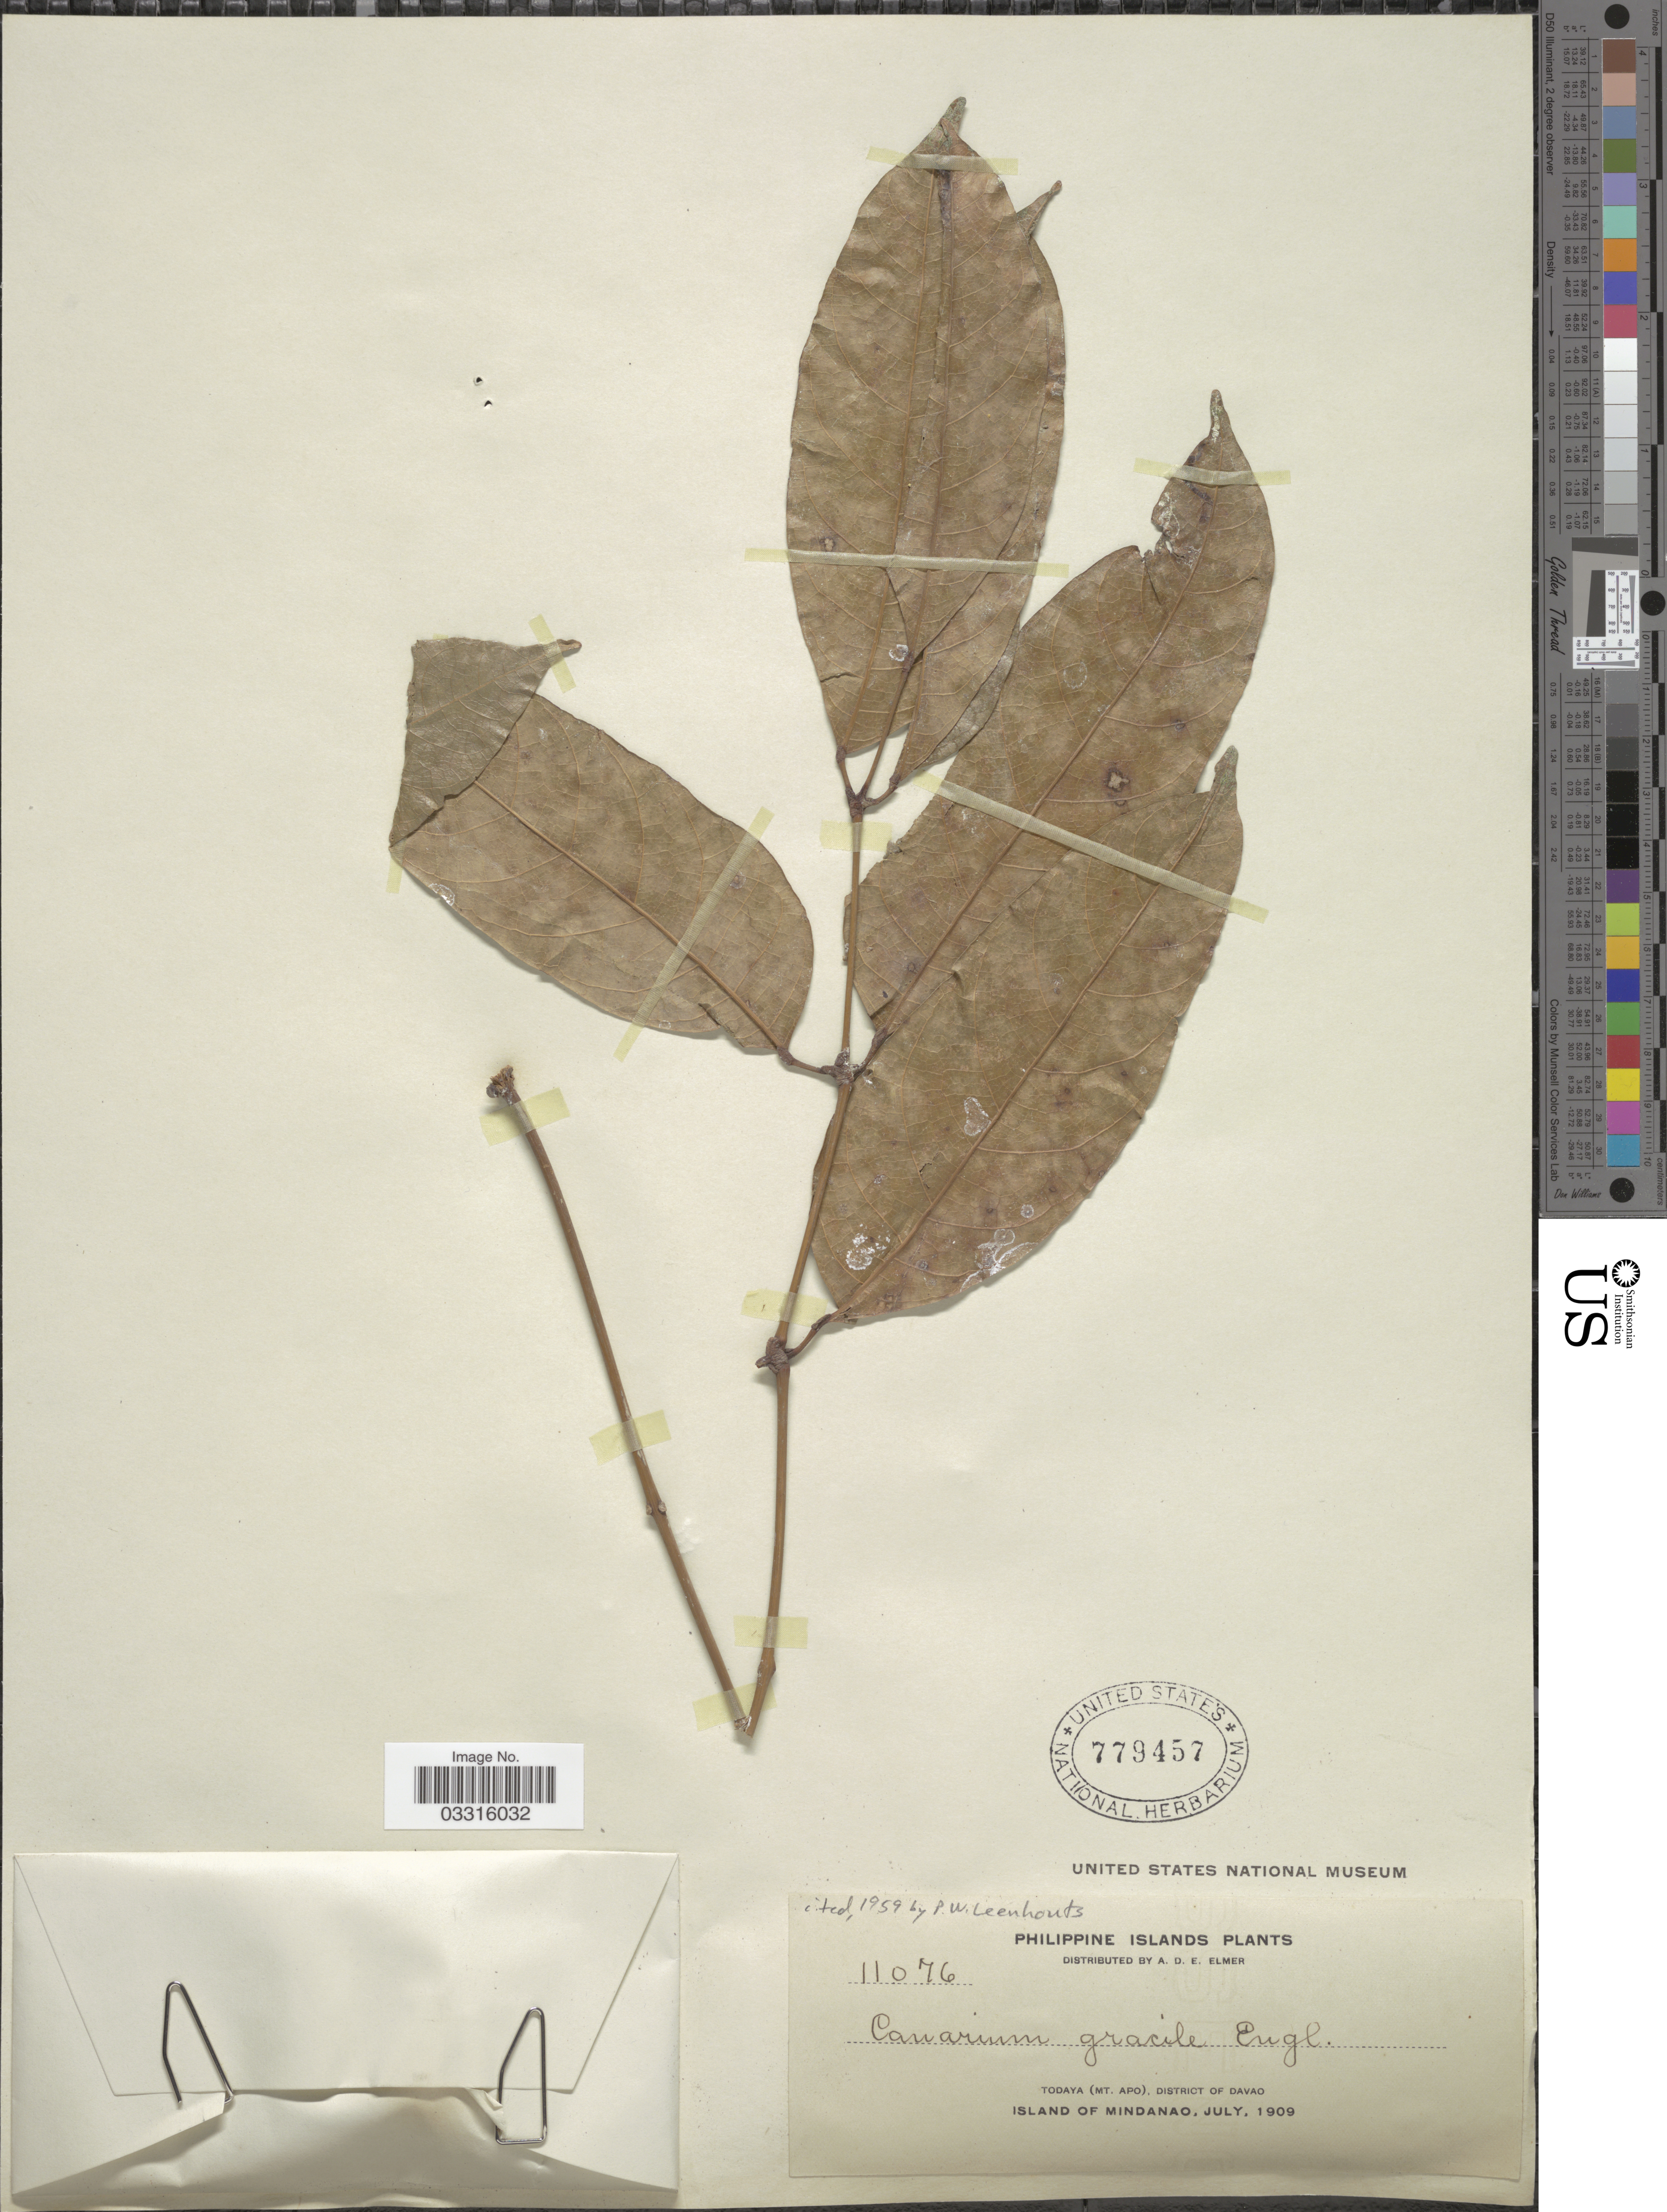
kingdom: Plantae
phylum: Tracheophyta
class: Magnoliopsida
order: Sapindales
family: Burseraceae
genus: Canarium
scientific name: Canarium gracile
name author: Engl.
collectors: A. D. E. Elmer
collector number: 11076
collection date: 1909-07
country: Philippines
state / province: Davao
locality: Todaya (Mt. Apo), District of Davao. Island of Mindanao.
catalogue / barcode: US 779457